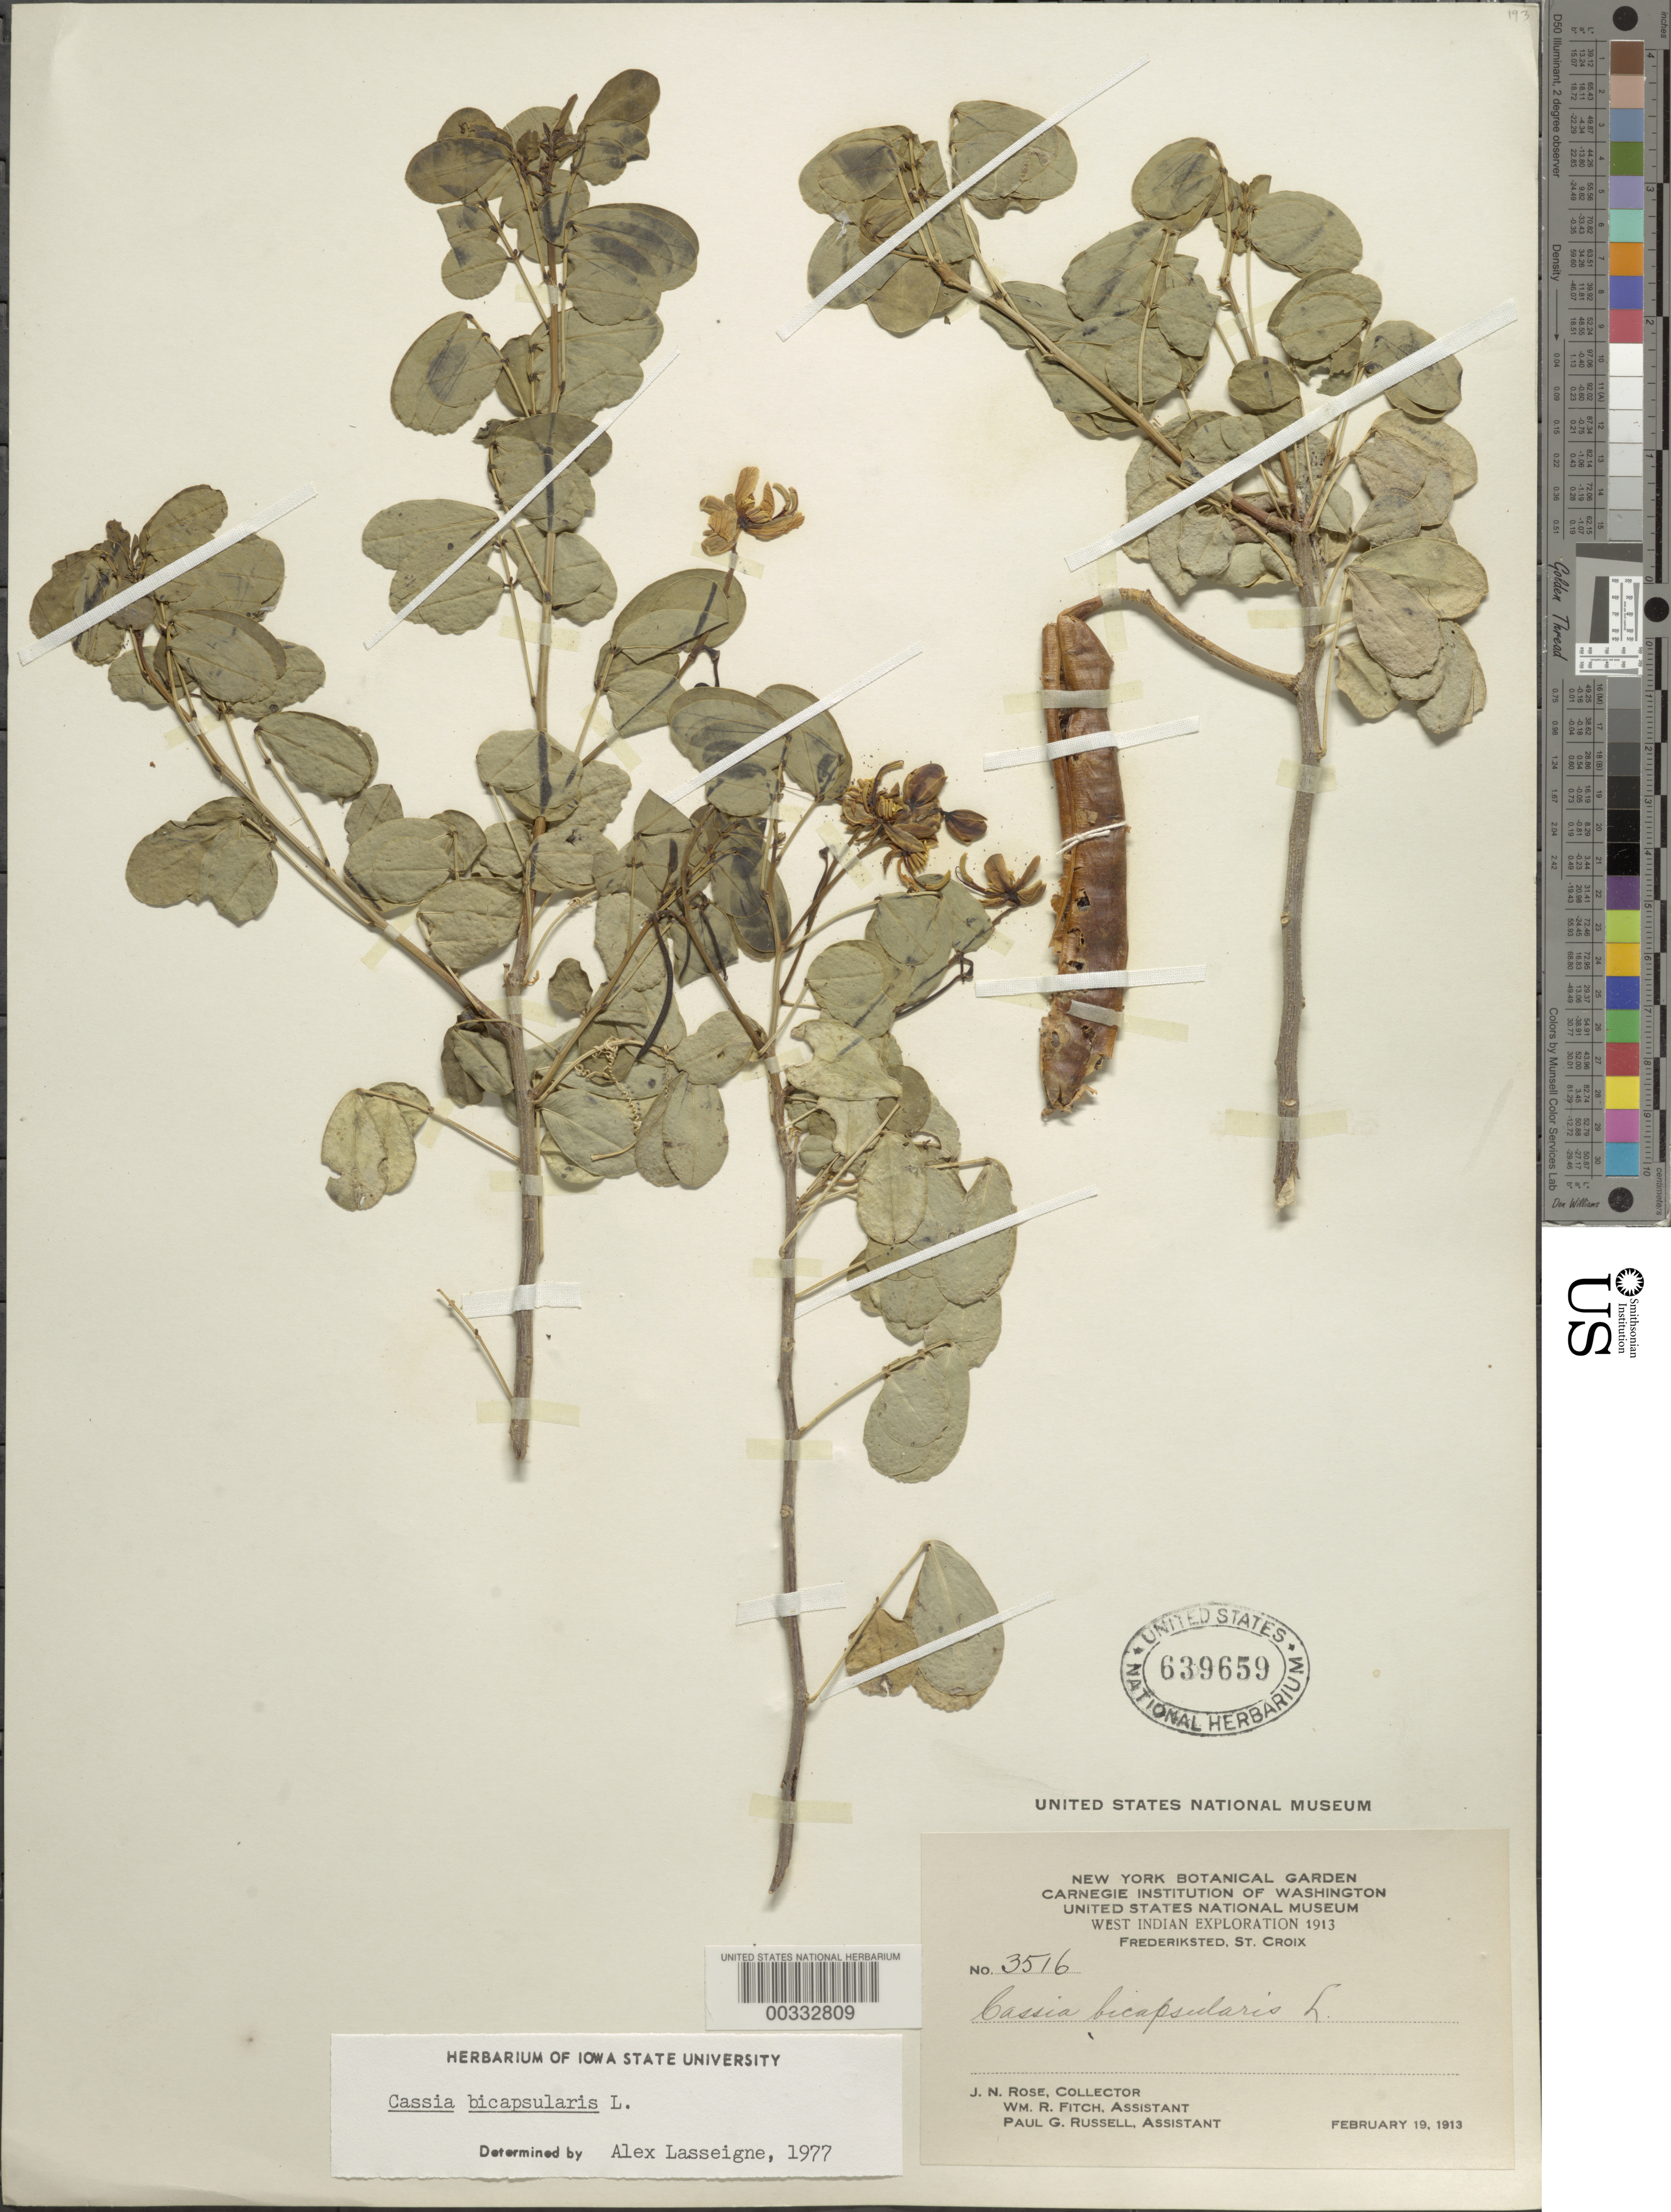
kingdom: Plantae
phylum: Tracheophyta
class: Magnoliopsida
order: Fabales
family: Fabaceae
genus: Senna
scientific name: Senna bicapsularis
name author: (L.) Roxb.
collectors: J. N. Rose, W. R. Fitch & P. G. Russell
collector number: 3516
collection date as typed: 19 Feb 1913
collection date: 1913-02-19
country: U.S. Virgin Islands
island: St. Croix Island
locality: Frederiksted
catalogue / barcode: US 639659